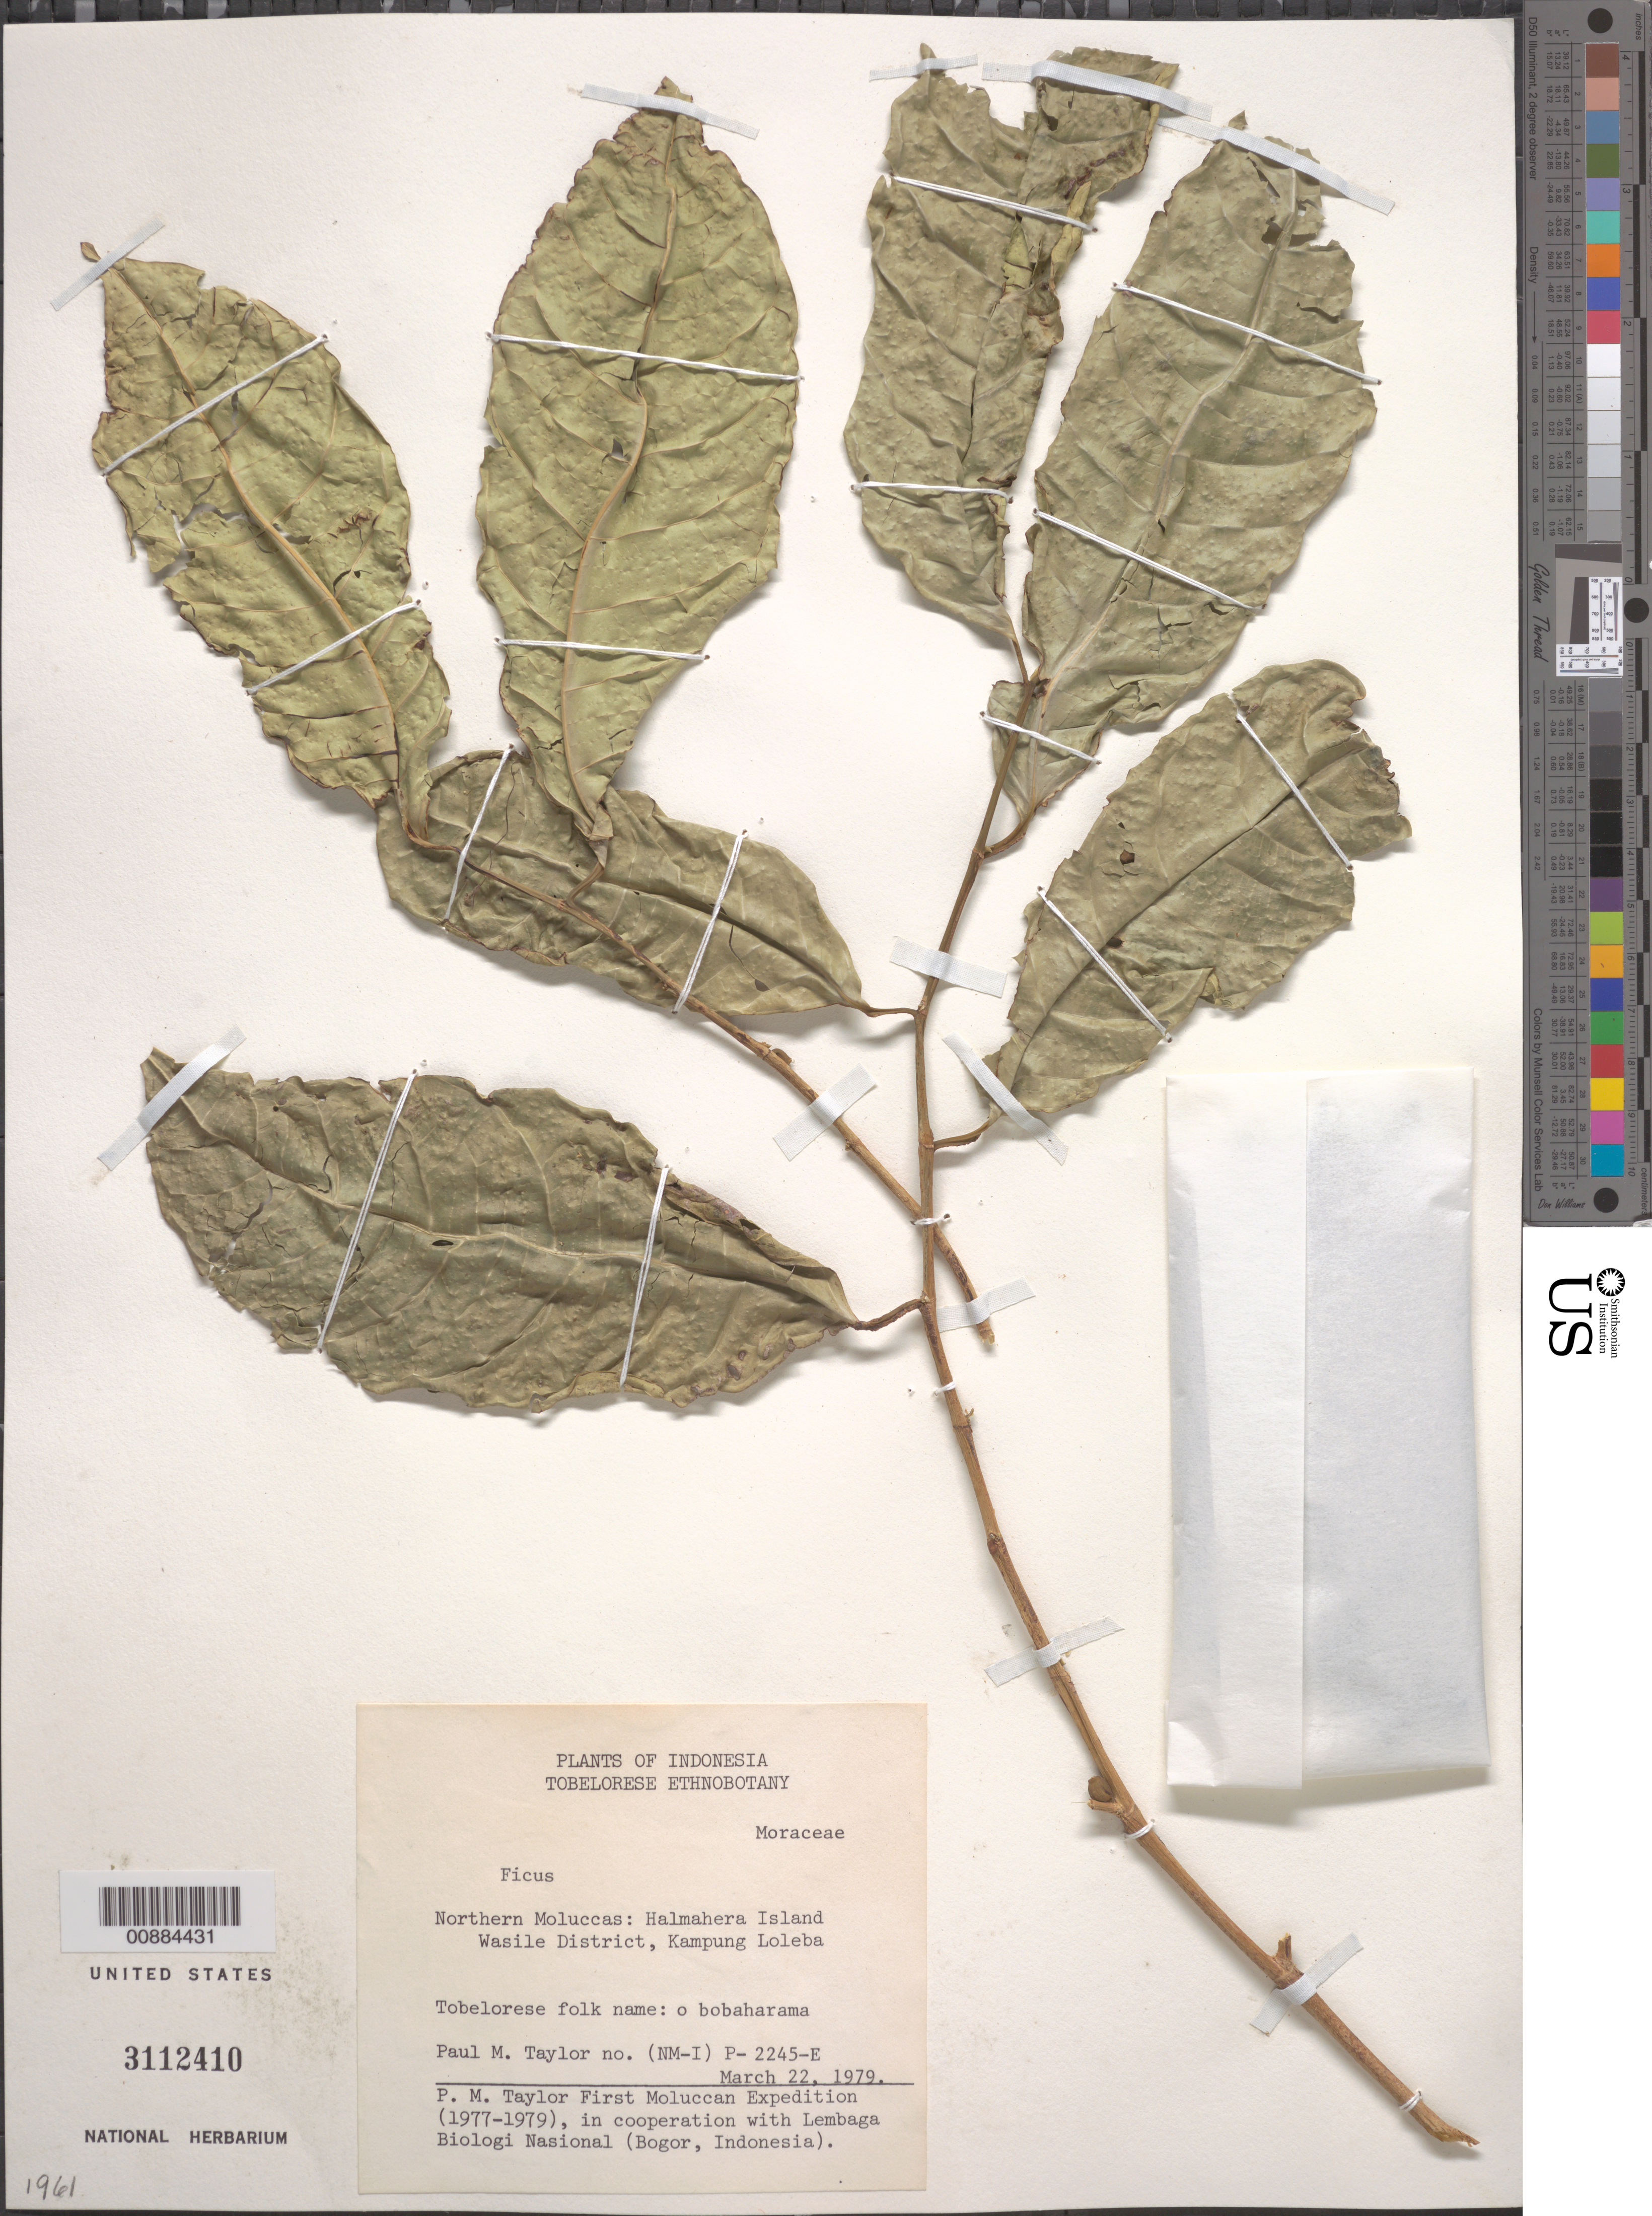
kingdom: Plantae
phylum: Tracheophyta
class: Magnoliopsida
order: Rosales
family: Moraceae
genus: Ficus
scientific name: Ficus sp.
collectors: P. M. Taylor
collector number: (NM-I) P-2245-E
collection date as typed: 22 Mar 1979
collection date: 1979-03-22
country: Indonesia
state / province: Maluku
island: Halmahera I.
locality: Wasile District, Kampung Loleba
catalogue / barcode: US 3112410